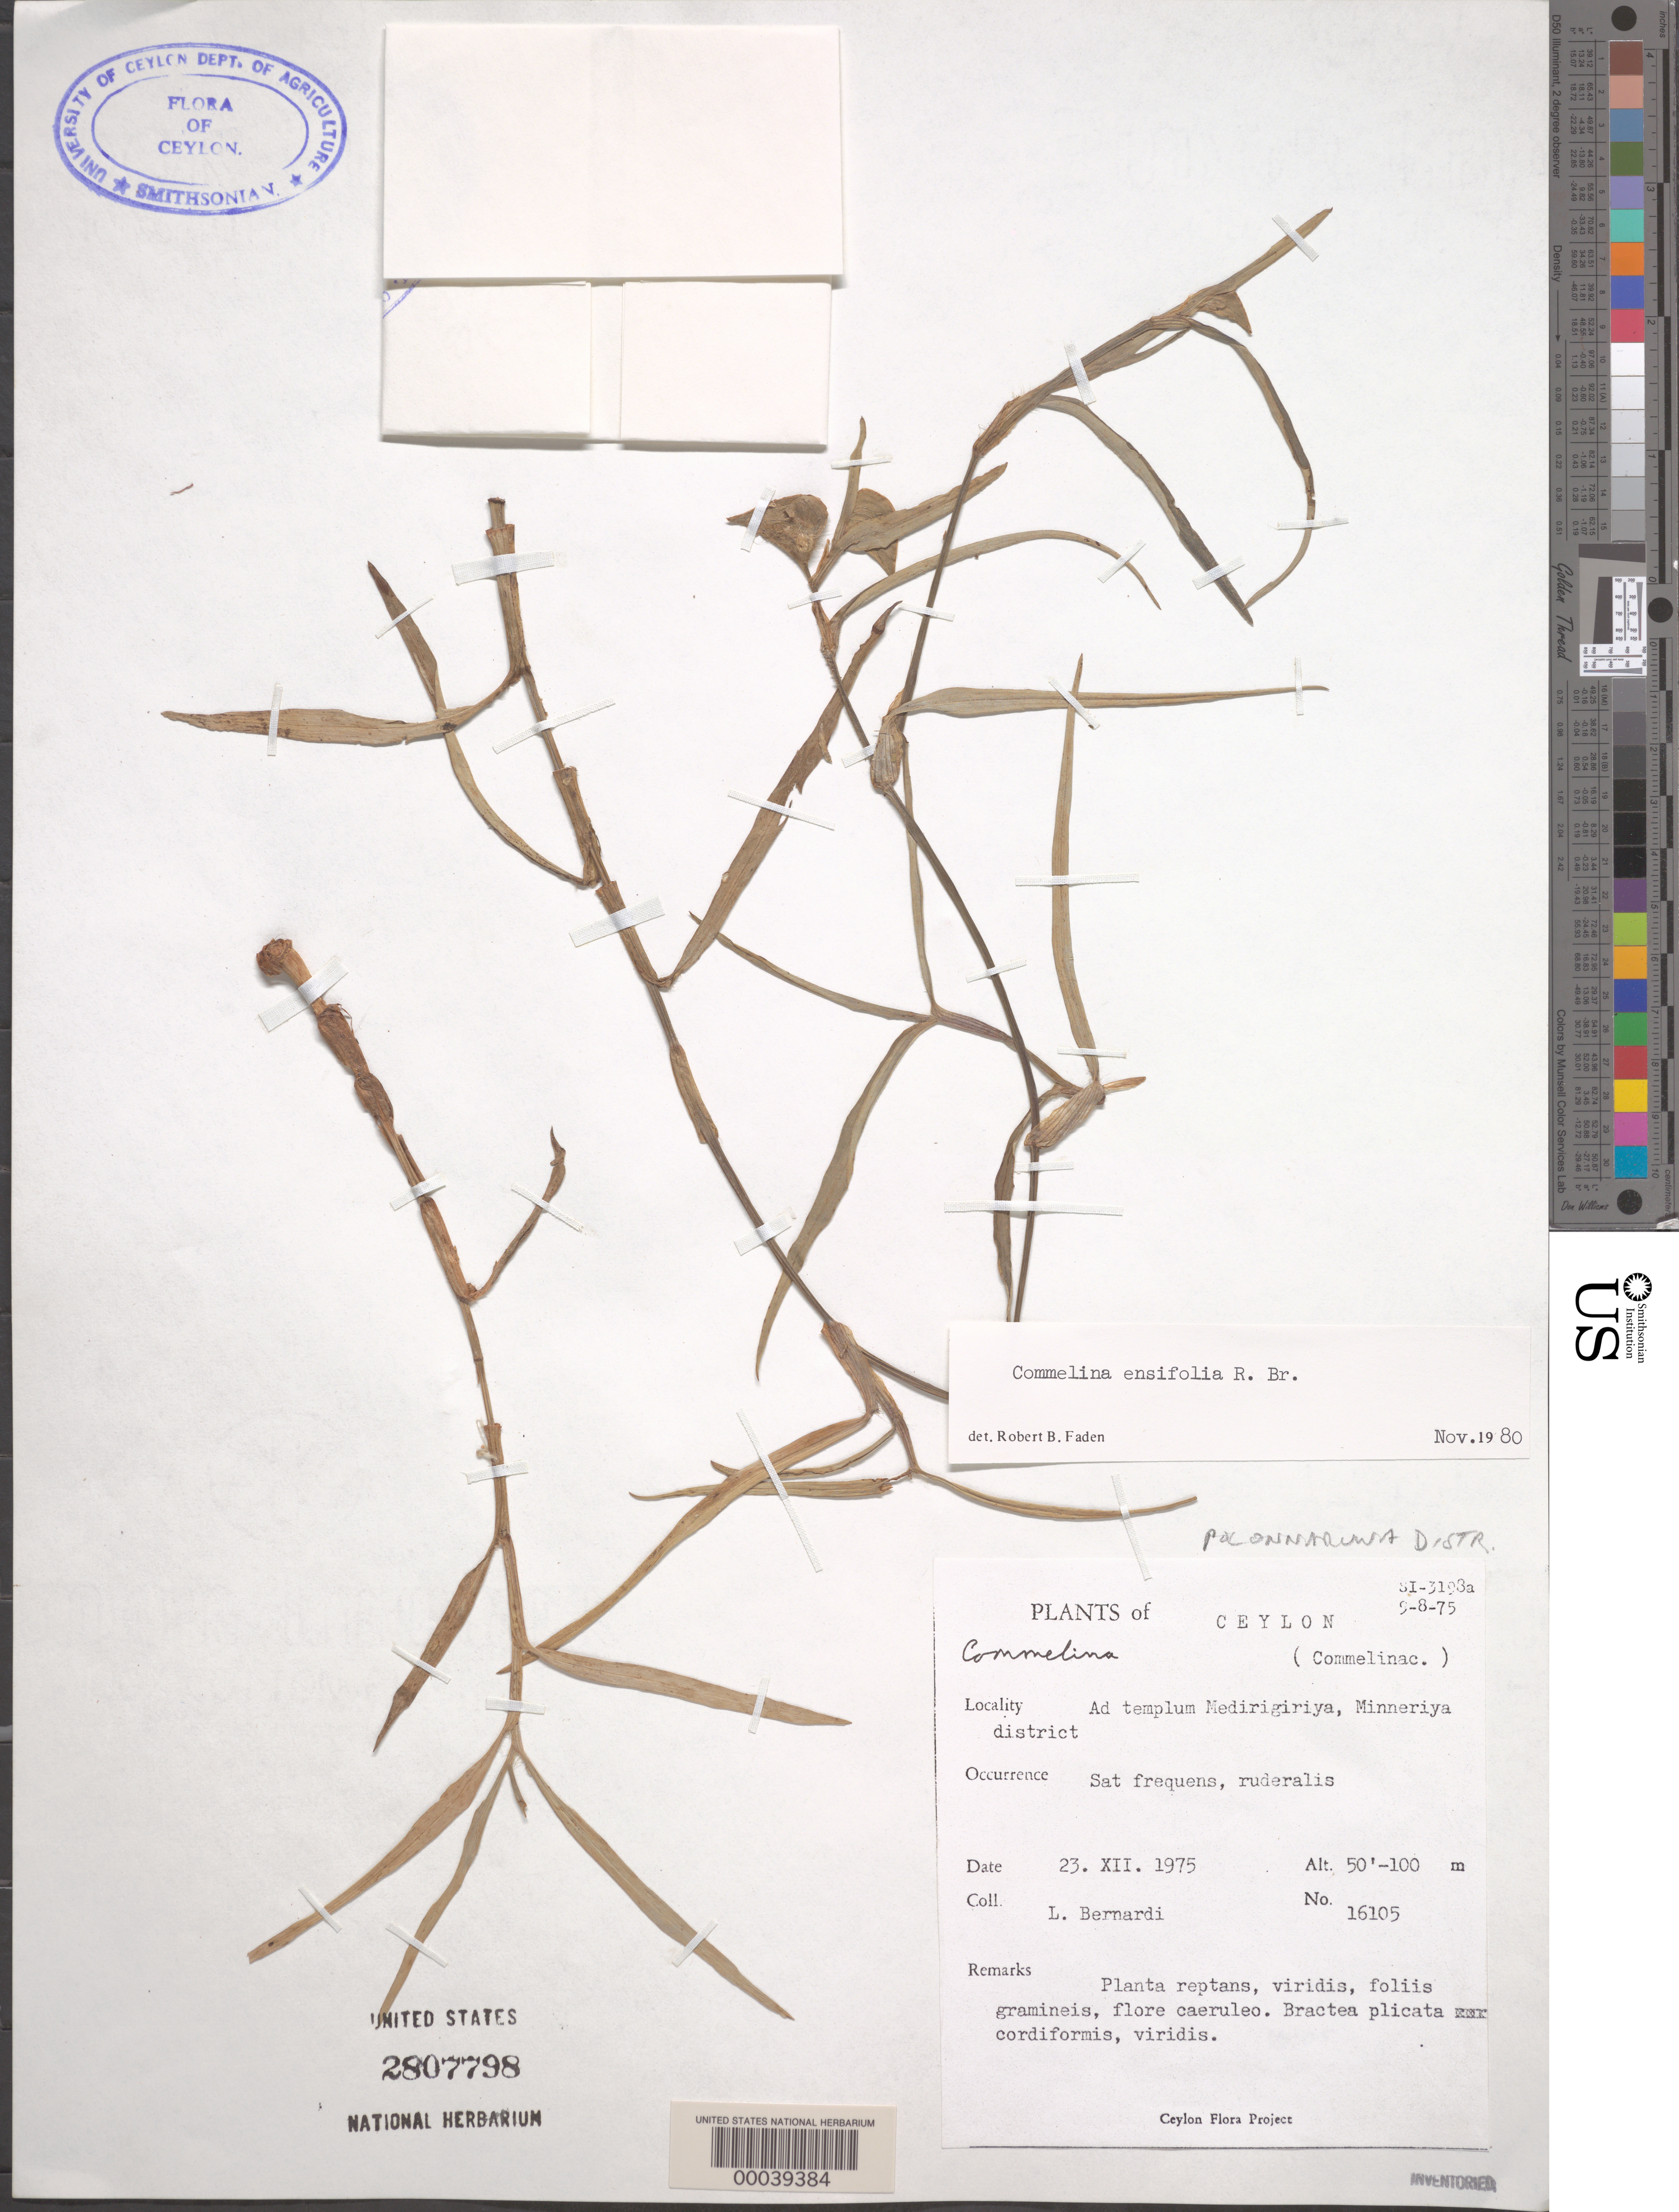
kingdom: Plantae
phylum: Tracheophyta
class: Liliopsida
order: Commelinales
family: Commelinaceae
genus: Commelina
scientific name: Commelina ensifolia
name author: R. Br.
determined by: Faden, Robert B., (US), Smithsonian Institution - National Museum of Natural History (UNITED STATES)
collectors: L. Bernardi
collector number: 16105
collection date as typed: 23 Dec 1975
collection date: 1975-12-23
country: Sri Lanka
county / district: (minneriya Dist.)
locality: Medirigiriya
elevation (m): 50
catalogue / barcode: US 2807798